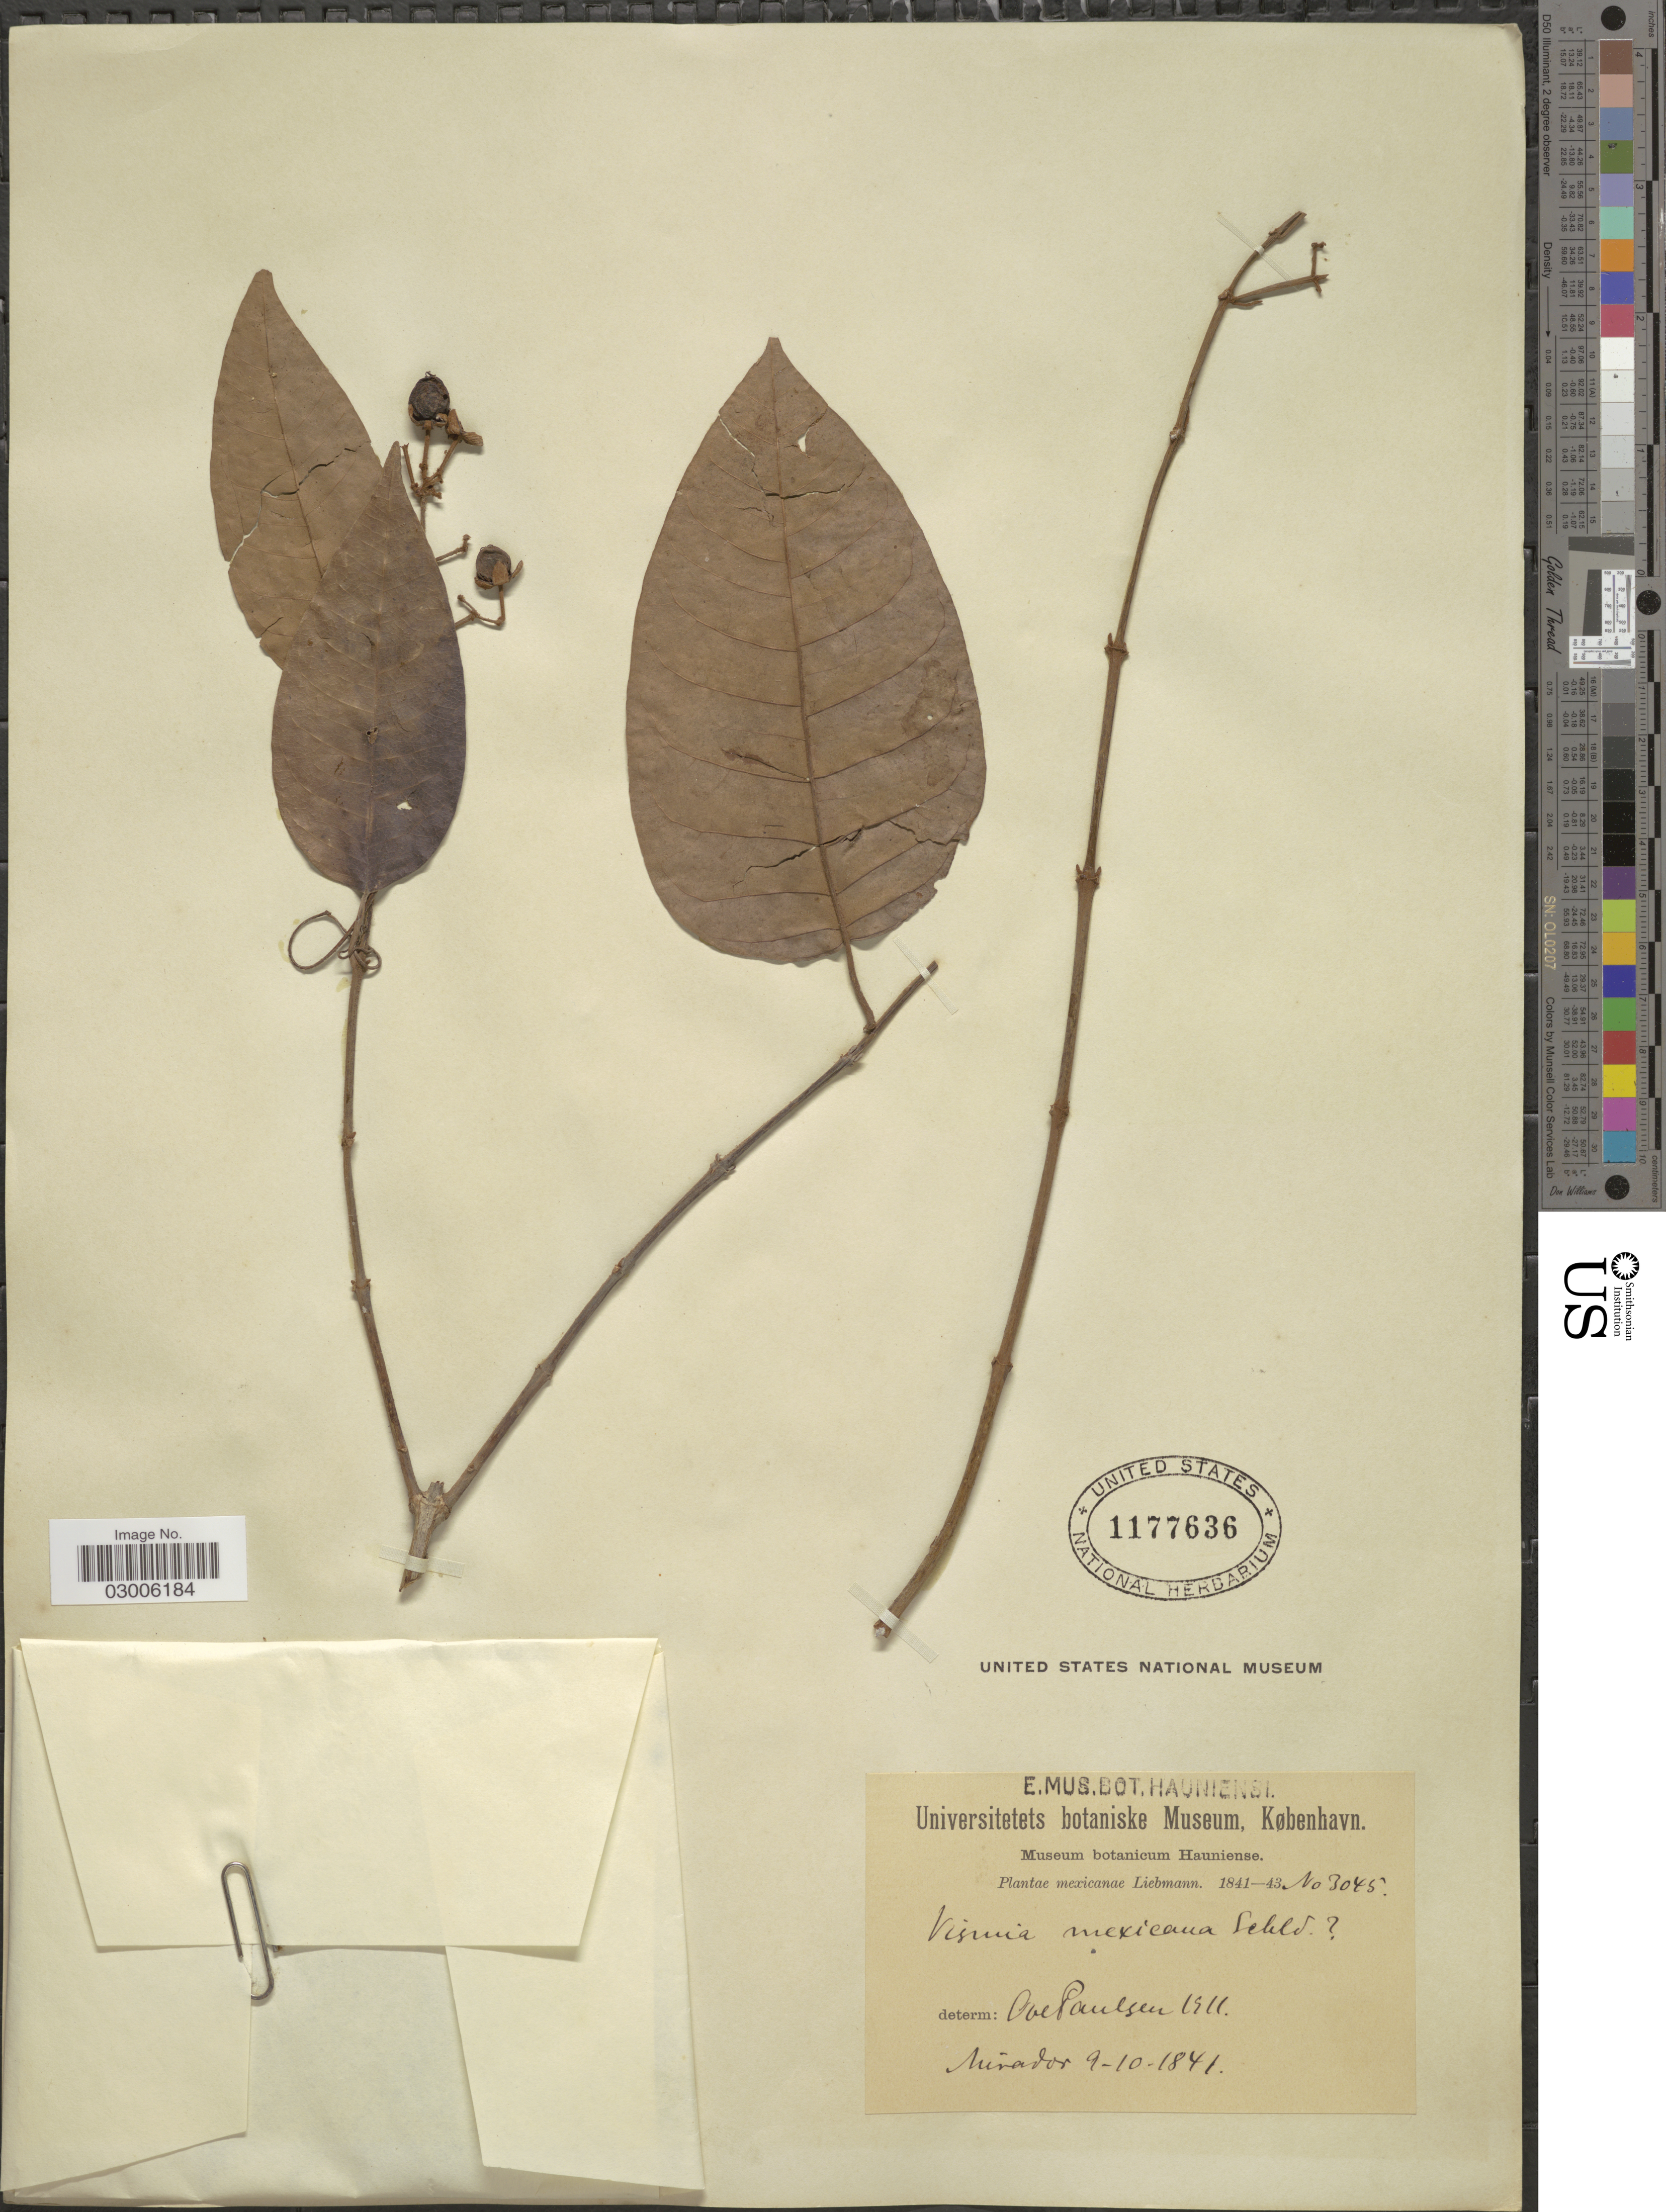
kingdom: Plantae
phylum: Tracheophyta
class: Magnoliopsida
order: Malpighiales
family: Hypericaceae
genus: Vismia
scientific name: Vismia baccifera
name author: (L.) Triana & Planch.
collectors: Liebmann, --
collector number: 3045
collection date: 1841-10-09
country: Mexico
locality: Mirador.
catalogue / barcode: US 1177636